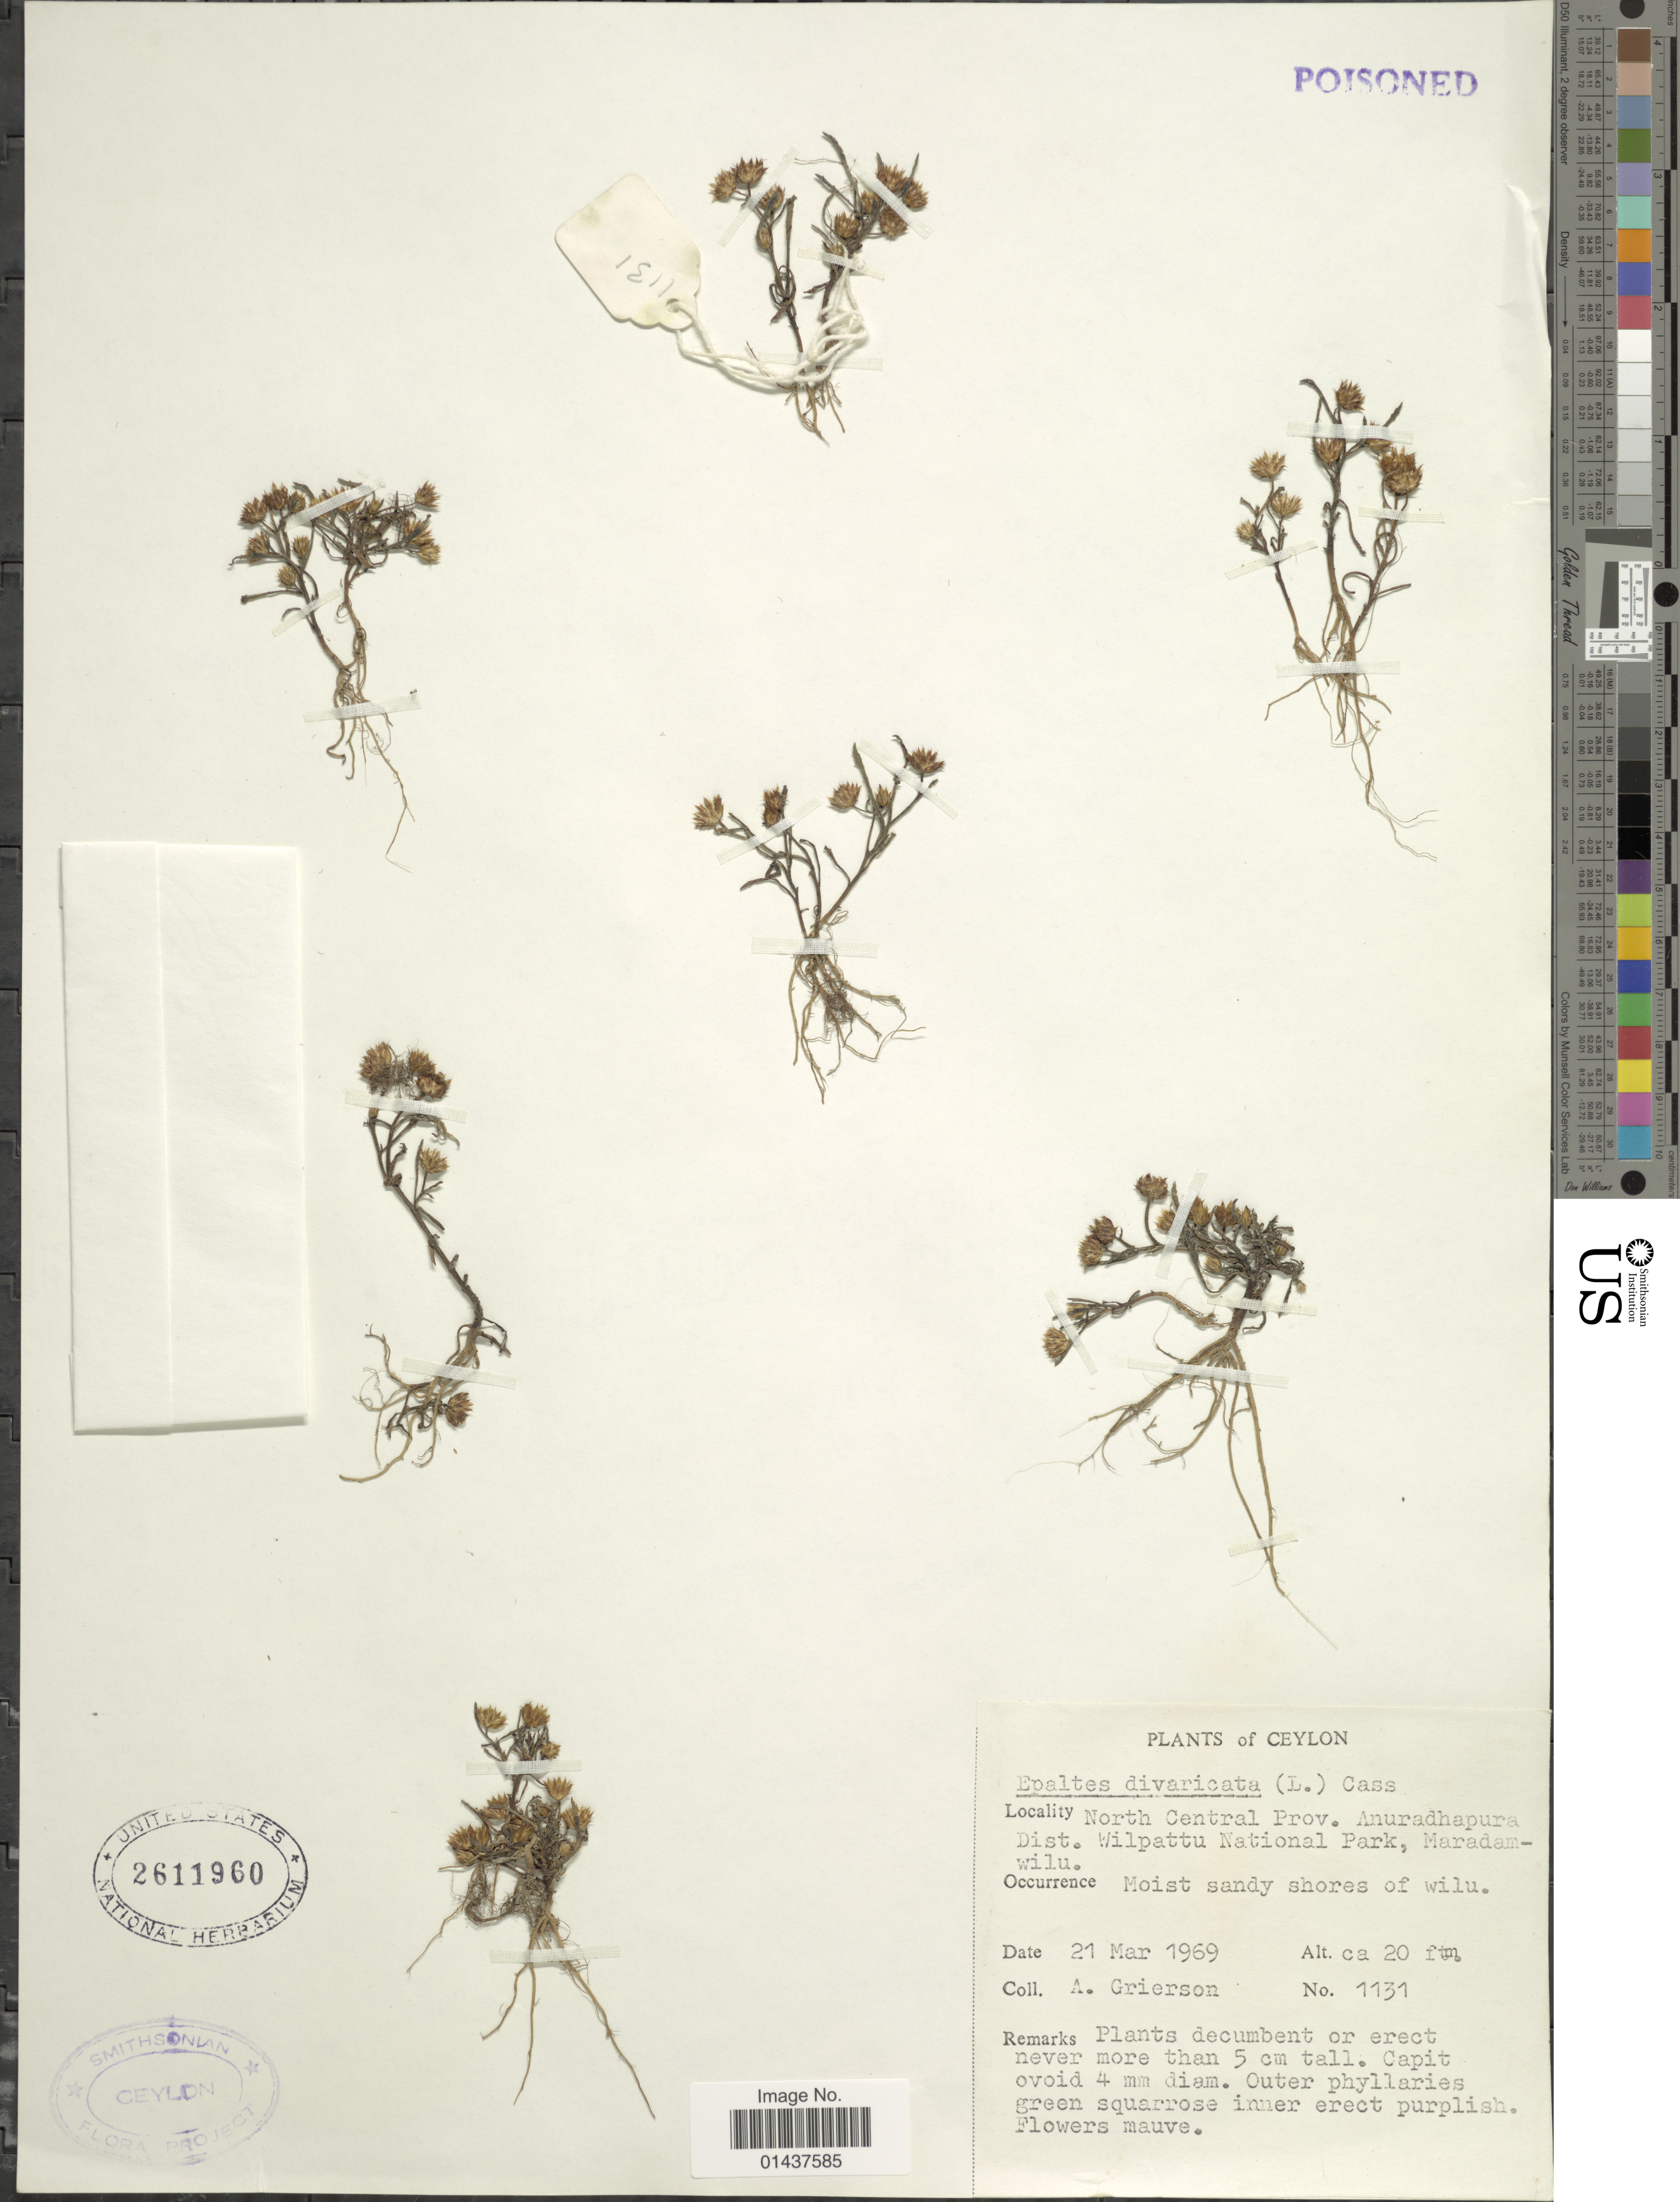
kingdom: Plantae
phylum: Tracheophyta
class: Magnoliopsida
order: Asterales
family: Asteraceae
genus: Epaltes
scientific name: Epaltes divaricata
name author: (L.) Cass.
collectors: A. Grierson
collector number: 1131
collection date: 1969-03-21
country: Sri Lanka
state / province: North Central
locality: Ceylon, Anuradhapura Dist. Wailpattu National Park, Maradamwilu, Moist sandy shores of wilu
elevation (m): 20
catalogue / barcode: US 2611960